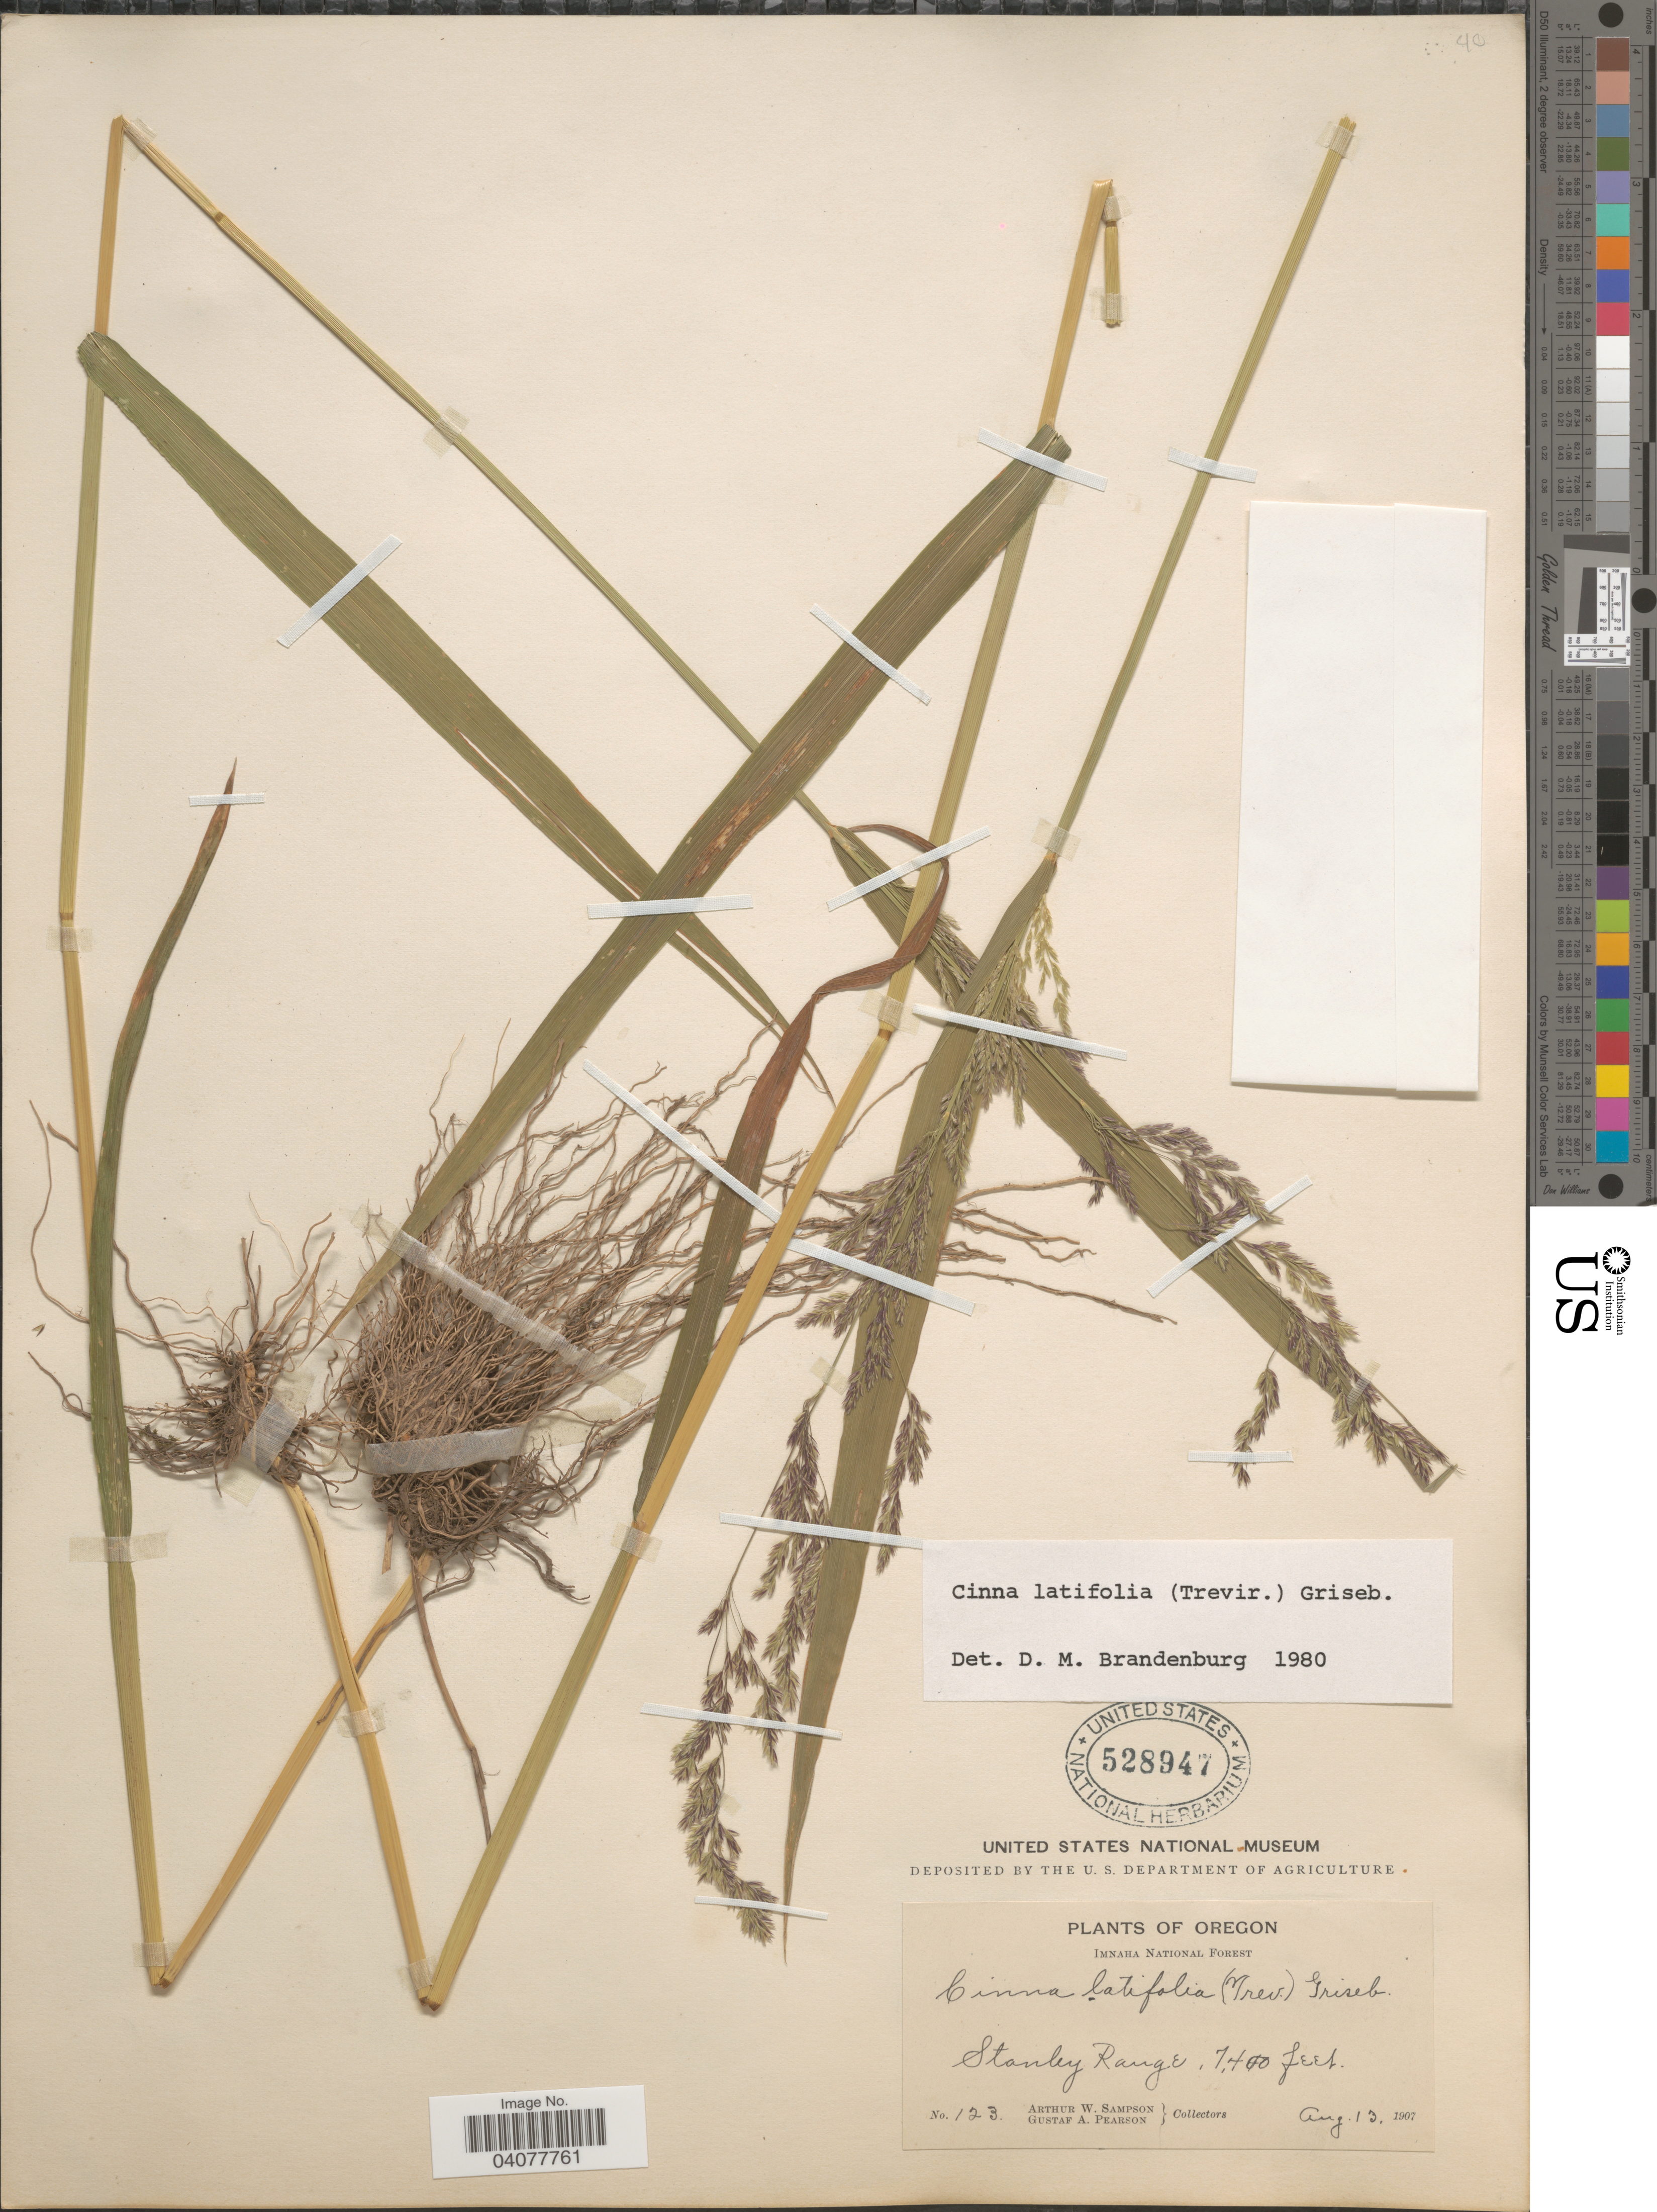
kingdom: Plantae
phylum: Tracheophyta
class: Liliopsida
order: Poales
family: Poaceae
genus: Cinna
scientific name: Cinna latifolia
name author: (Trevir. ex Goeppert) Griseb.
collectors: A. Sampson & G. Pearson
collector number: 123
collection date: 1907-08-13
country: United States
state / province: Oregon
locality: Imnaha National Forest. Stanley Range.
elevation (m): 2256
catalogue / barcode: US 528947